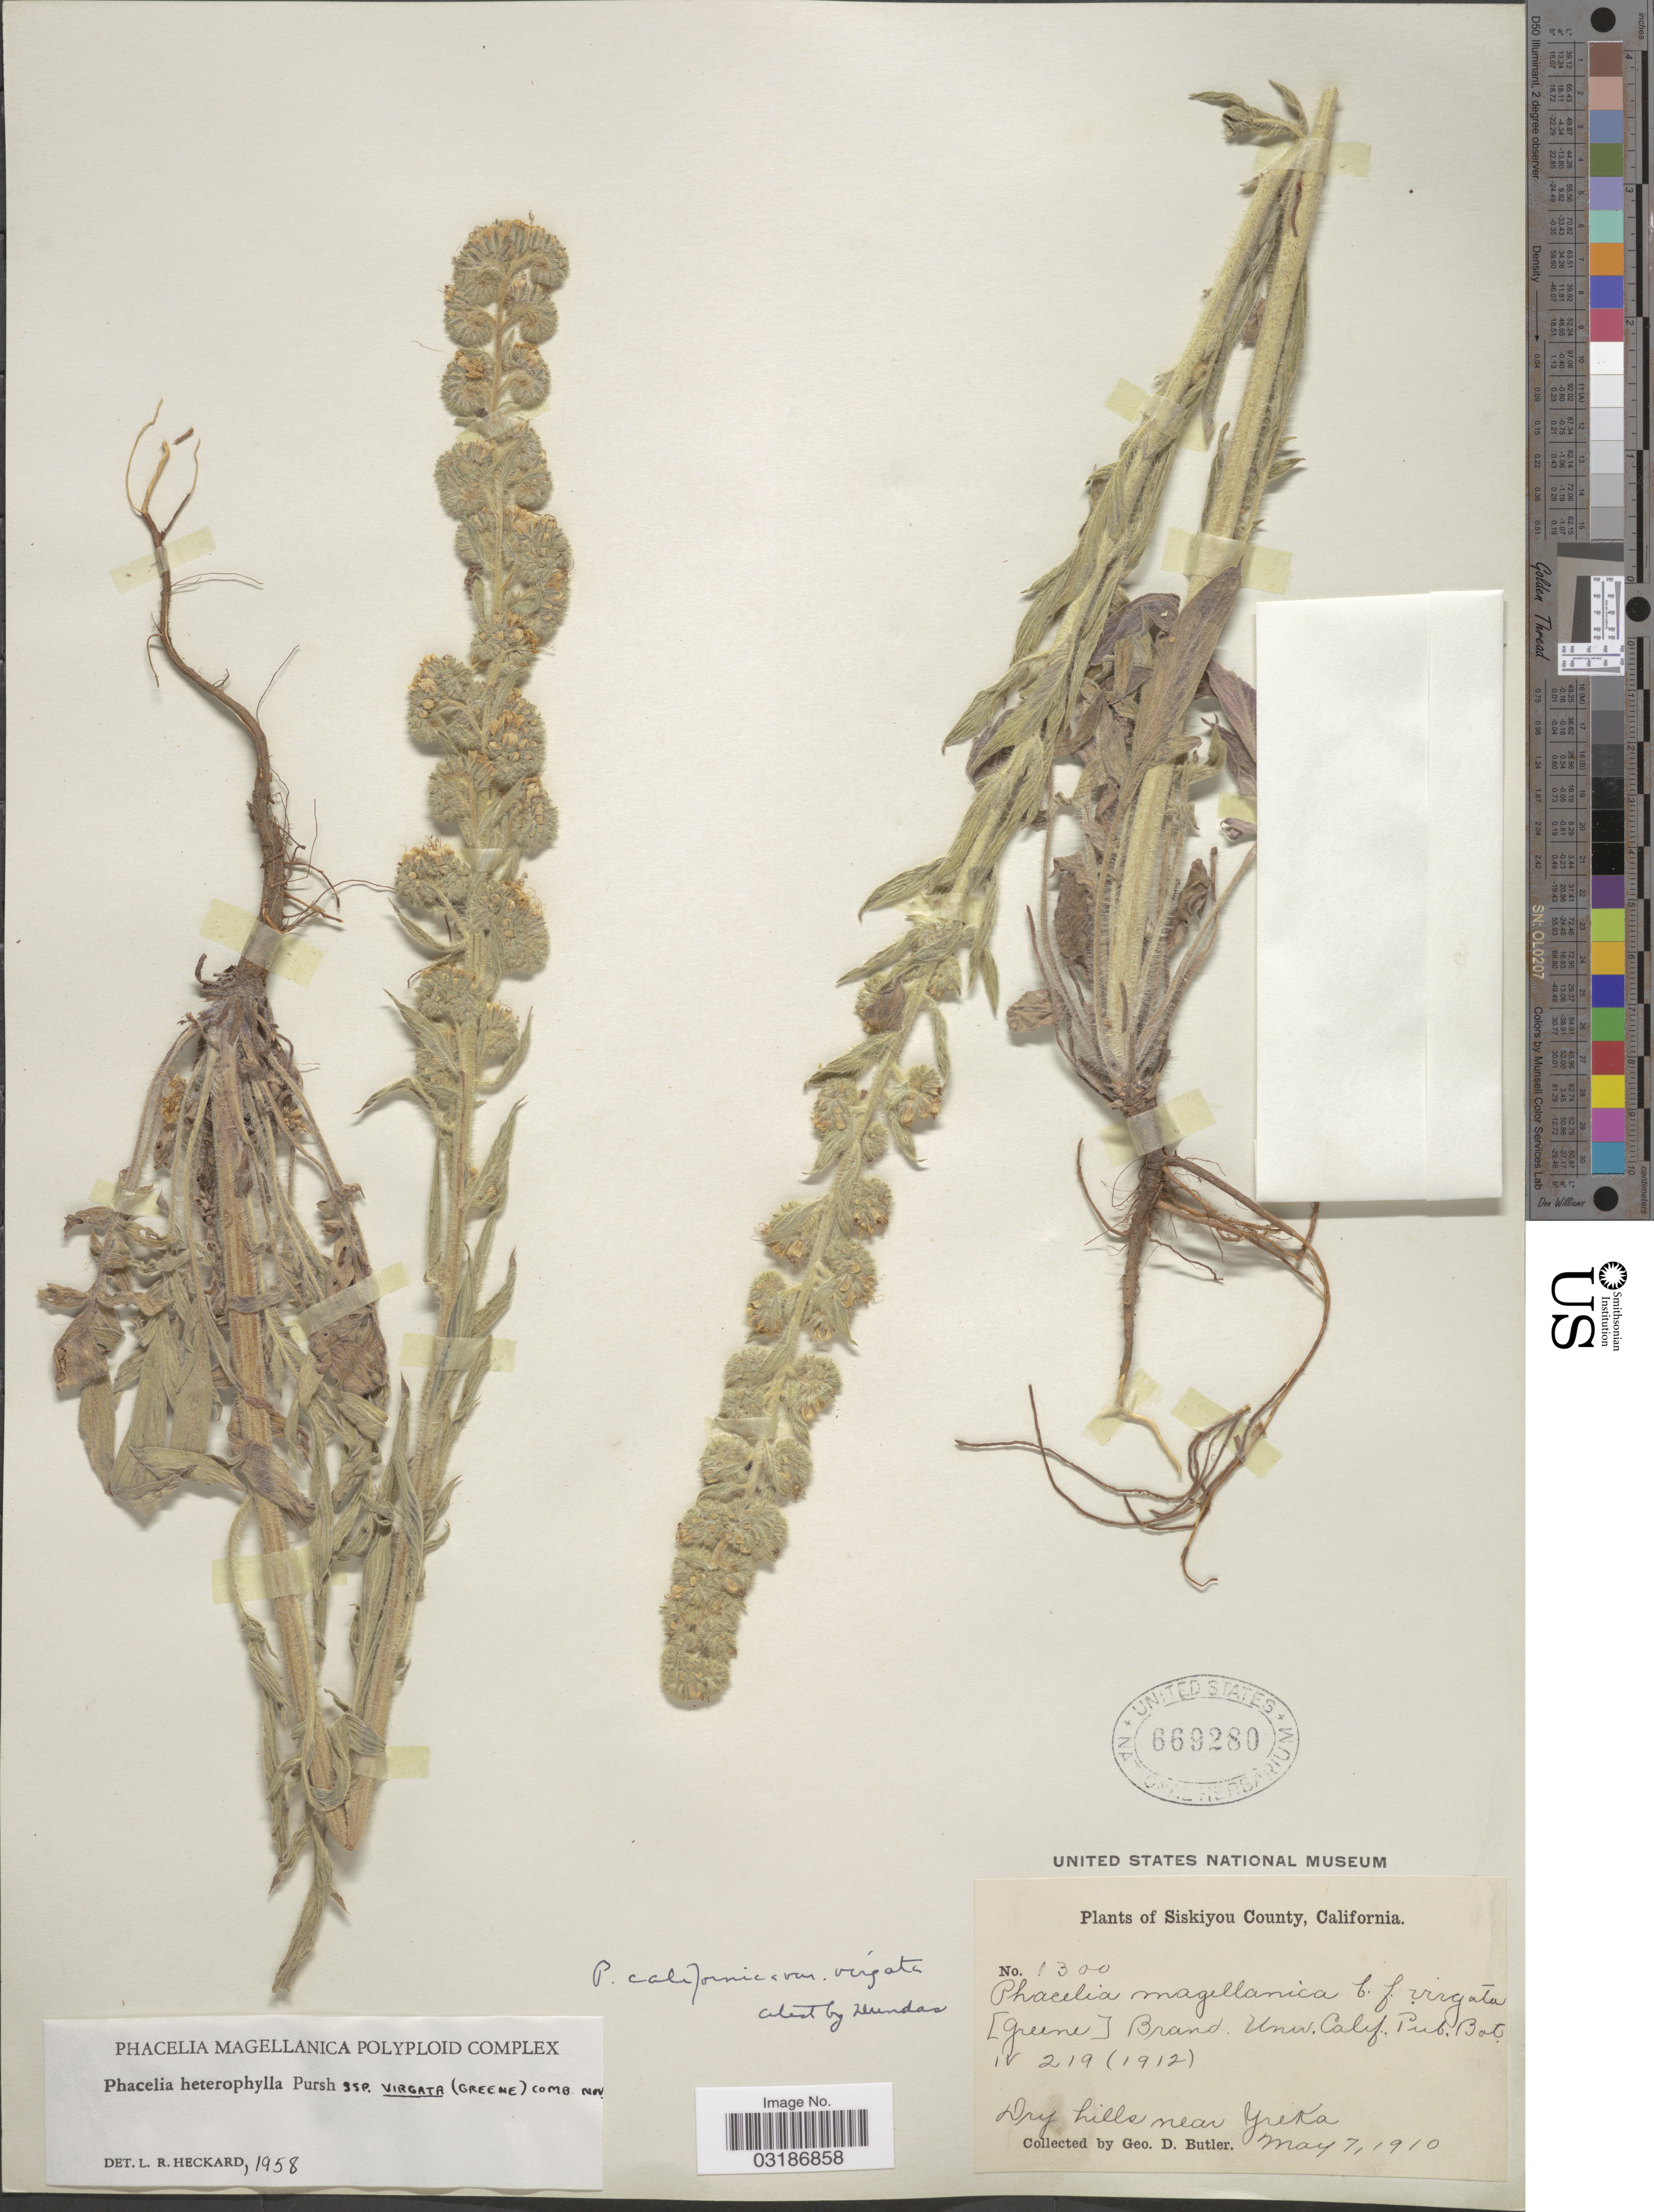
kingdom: Plantae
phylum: Tracheophyta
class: Magnoliopsida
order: Boraginales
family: Hydrophyllaceae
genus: Phacelia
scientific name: Phacelia heterophylla subsp. virgata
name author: (Greene) Heckard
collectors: G. D. Butler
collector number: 1300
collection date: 1910-05-07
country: United States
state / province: California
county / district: Siskiyou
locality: Siskiyou County. Dry hills near Yreka.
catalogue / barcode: US 669280